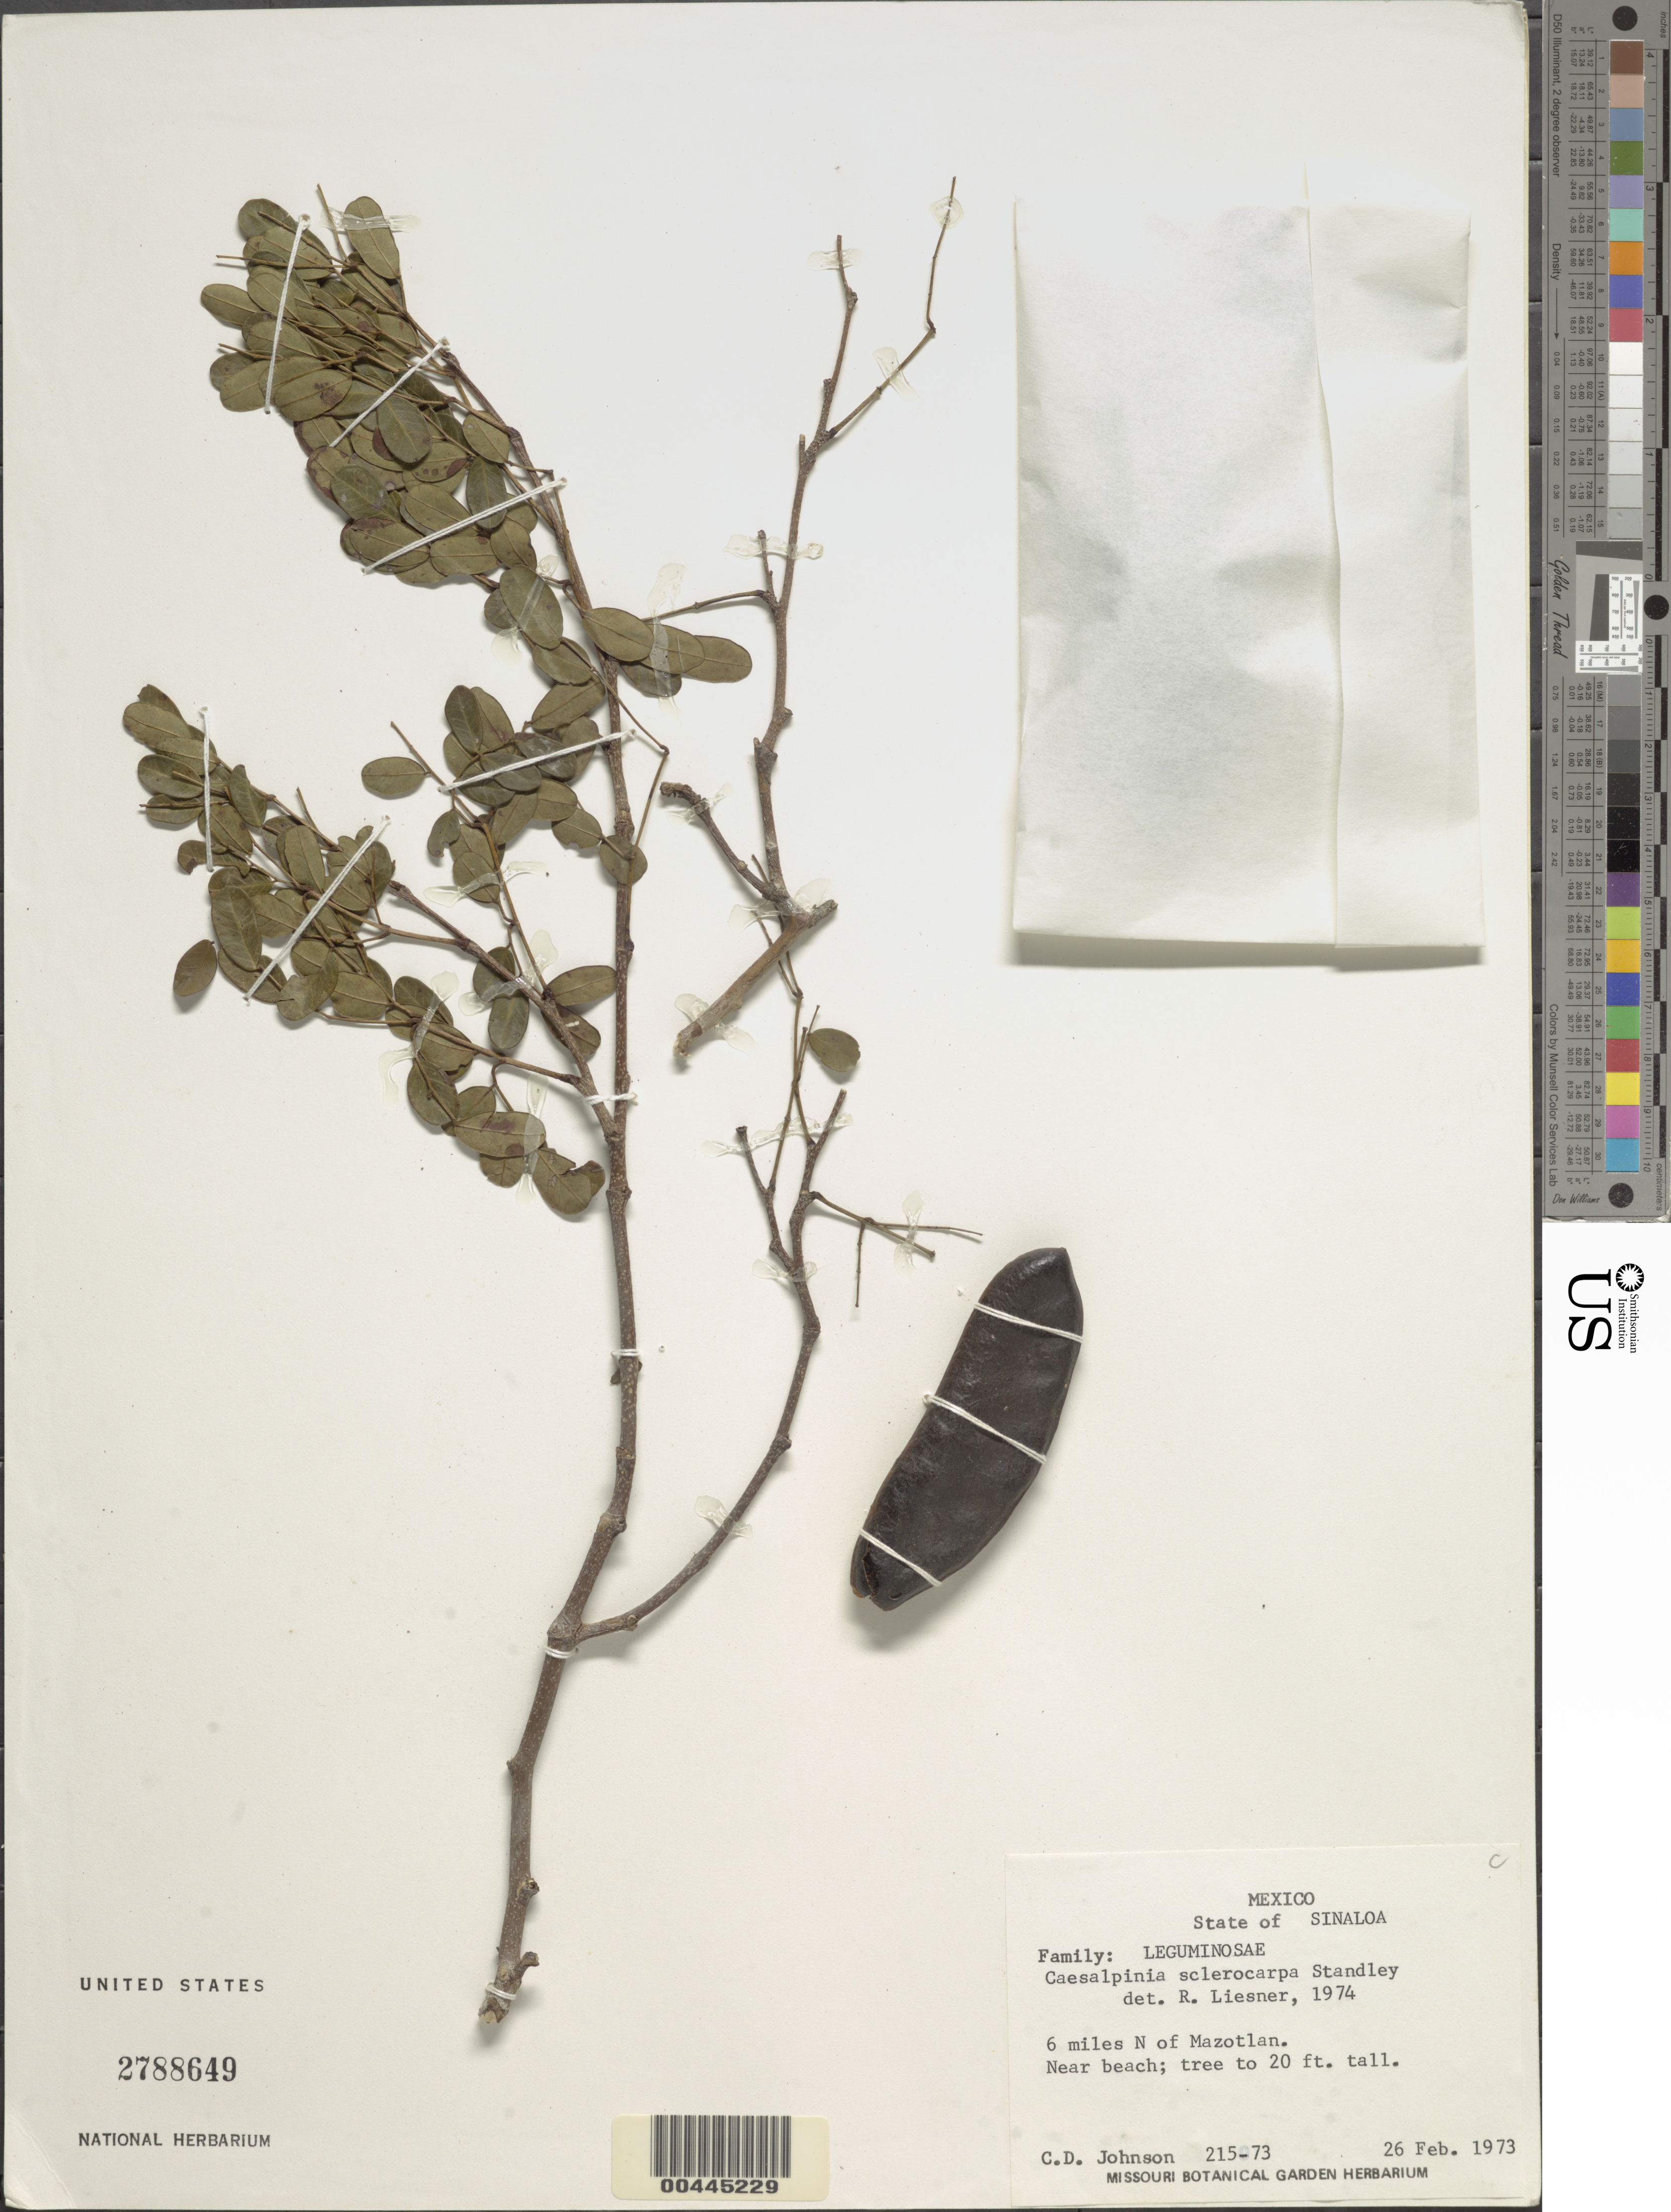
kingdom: Plantae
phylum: Tracheophyta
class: Magnoliopsida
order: Fabales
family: Fabaceae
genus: Caesalpinia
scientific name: Caesalpinia sclerocarpa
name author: Standl.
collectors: C. D. Johnson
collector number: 215-73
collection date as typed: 26 Feb 1973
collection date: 1973-02-26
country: Mexico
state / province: Sinaloa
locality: N of mazotlan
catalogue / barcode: US 2788649